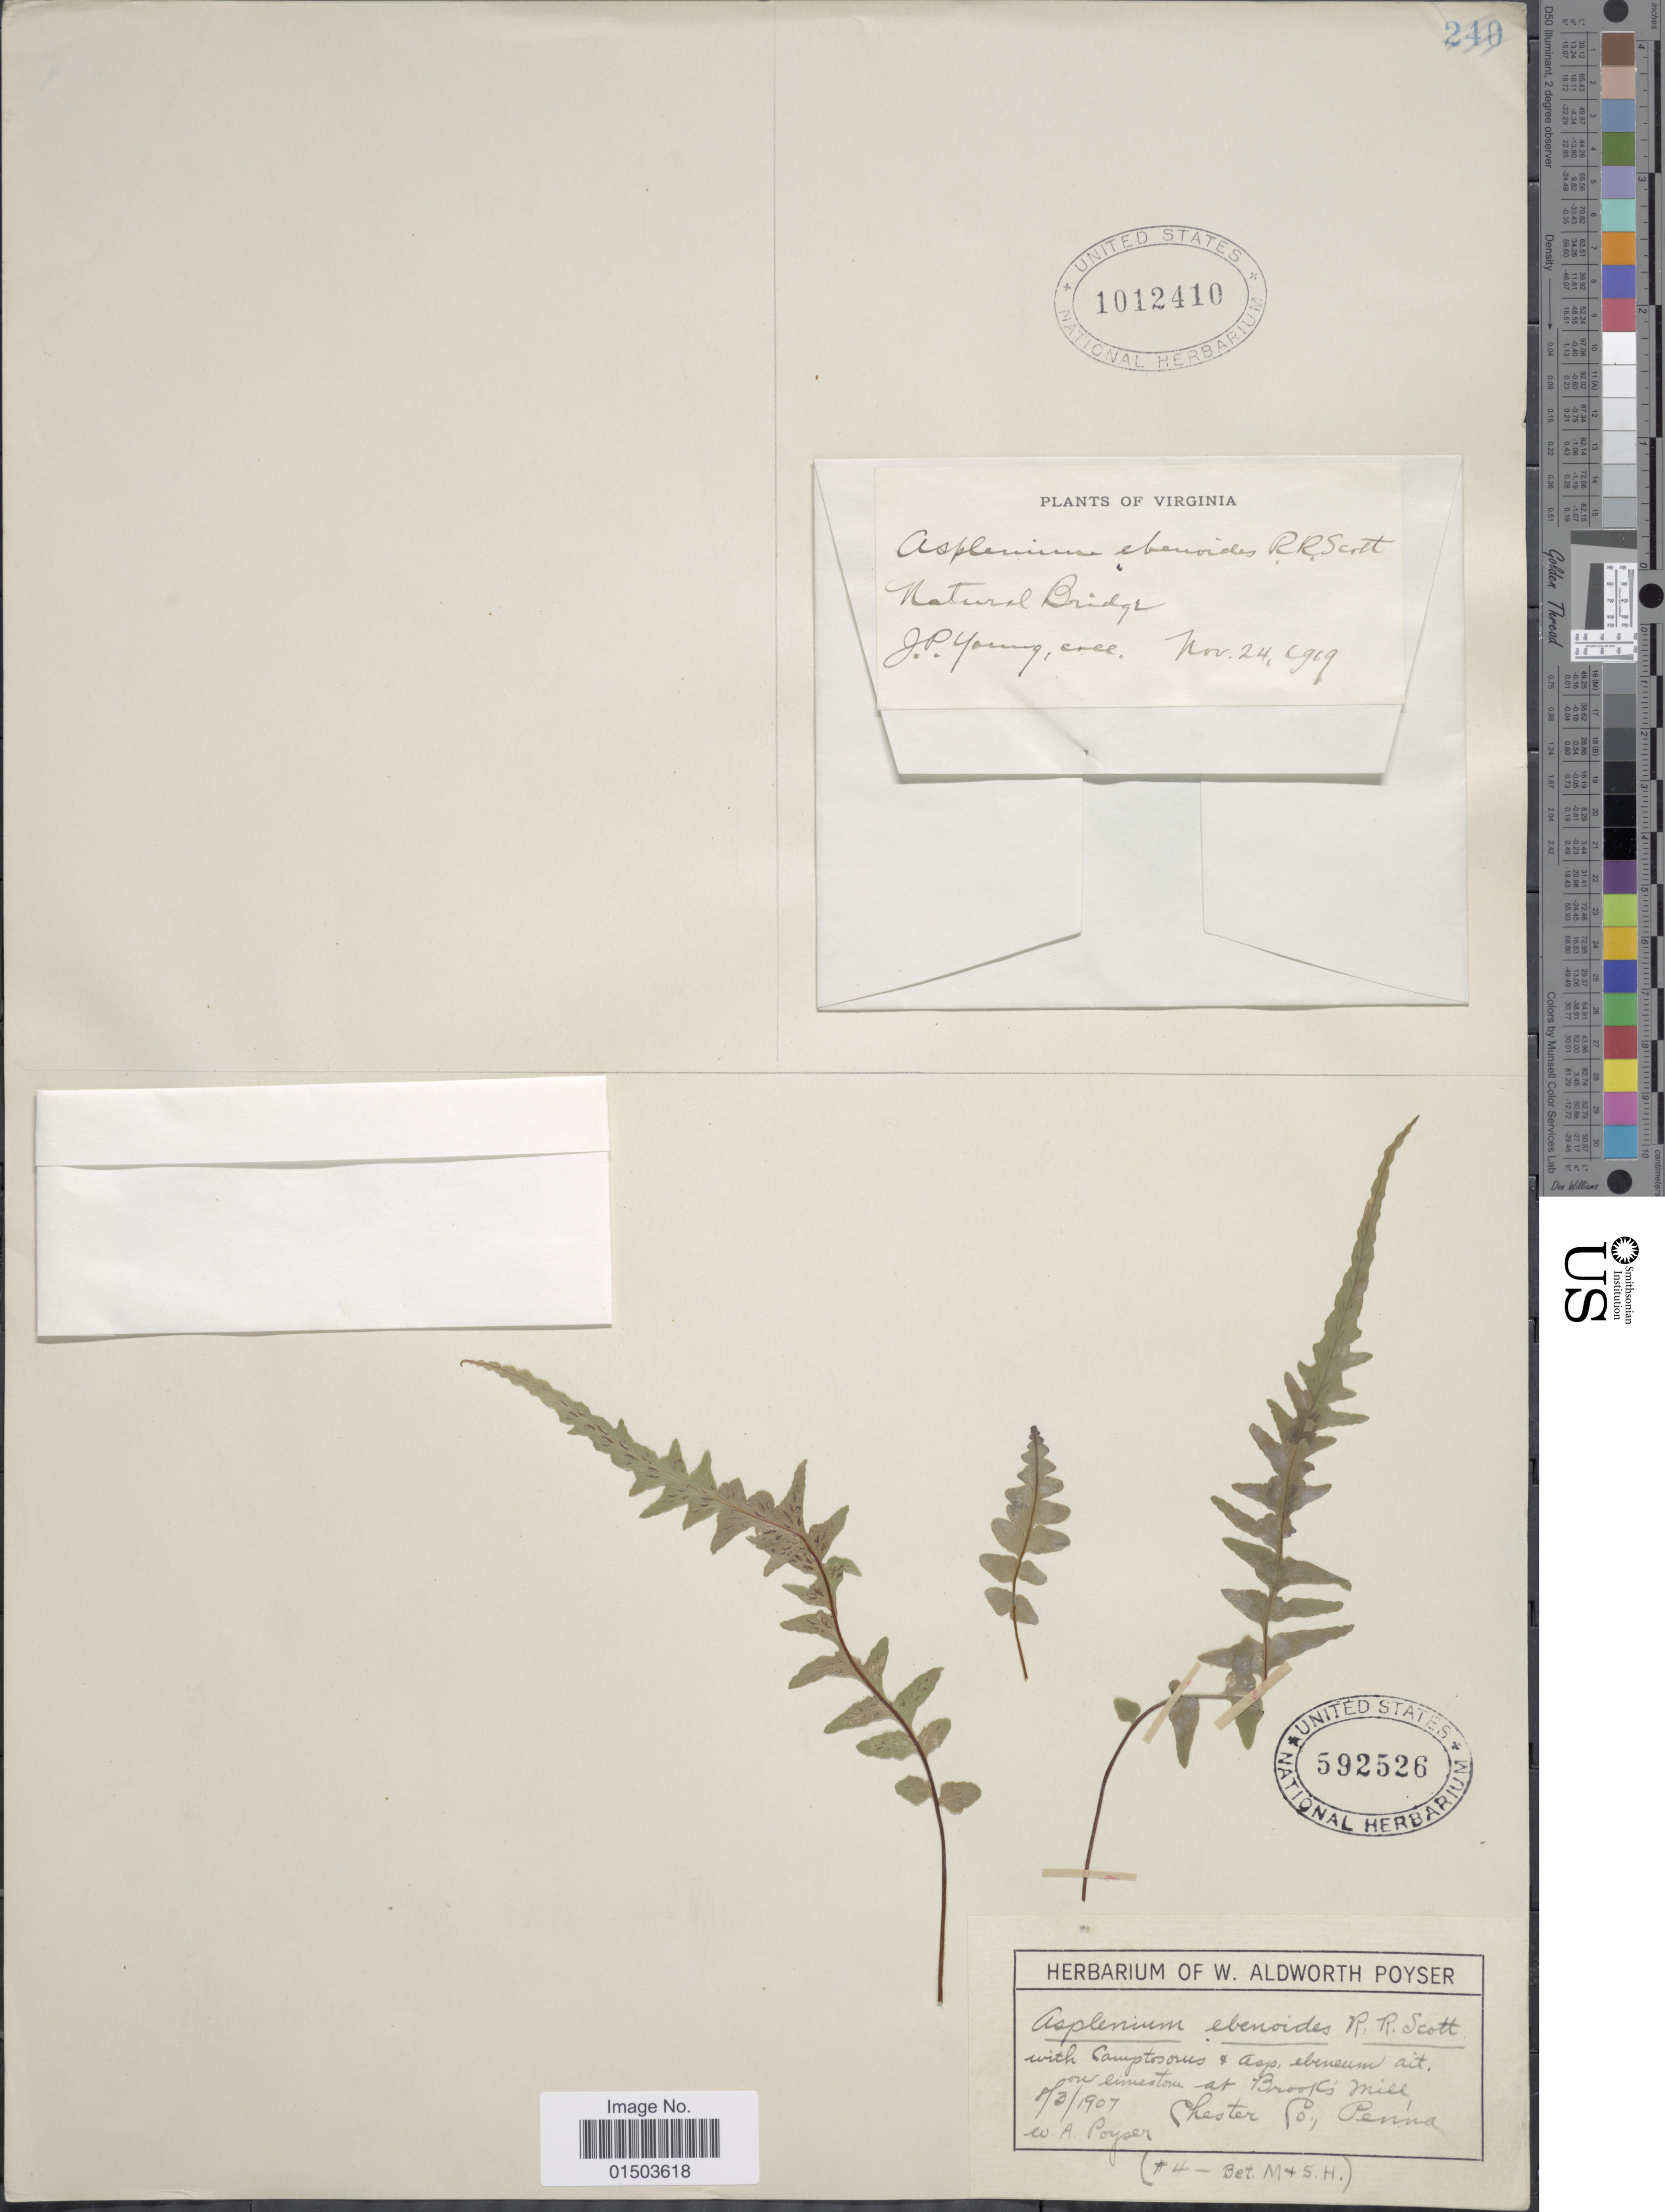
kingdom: Plantae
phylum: Tracheophyta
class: Polypodiopsida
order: Polypodiales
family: Aspleniaceae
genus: Asplenium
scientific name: Asplenium x ebenoides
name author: R.R. Scott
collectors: W. Poyser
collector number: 4?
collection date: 1907-08-03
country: United States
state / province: Pennsylvania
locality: At Brook's Mill, Chester Co.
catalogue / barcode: US 592526